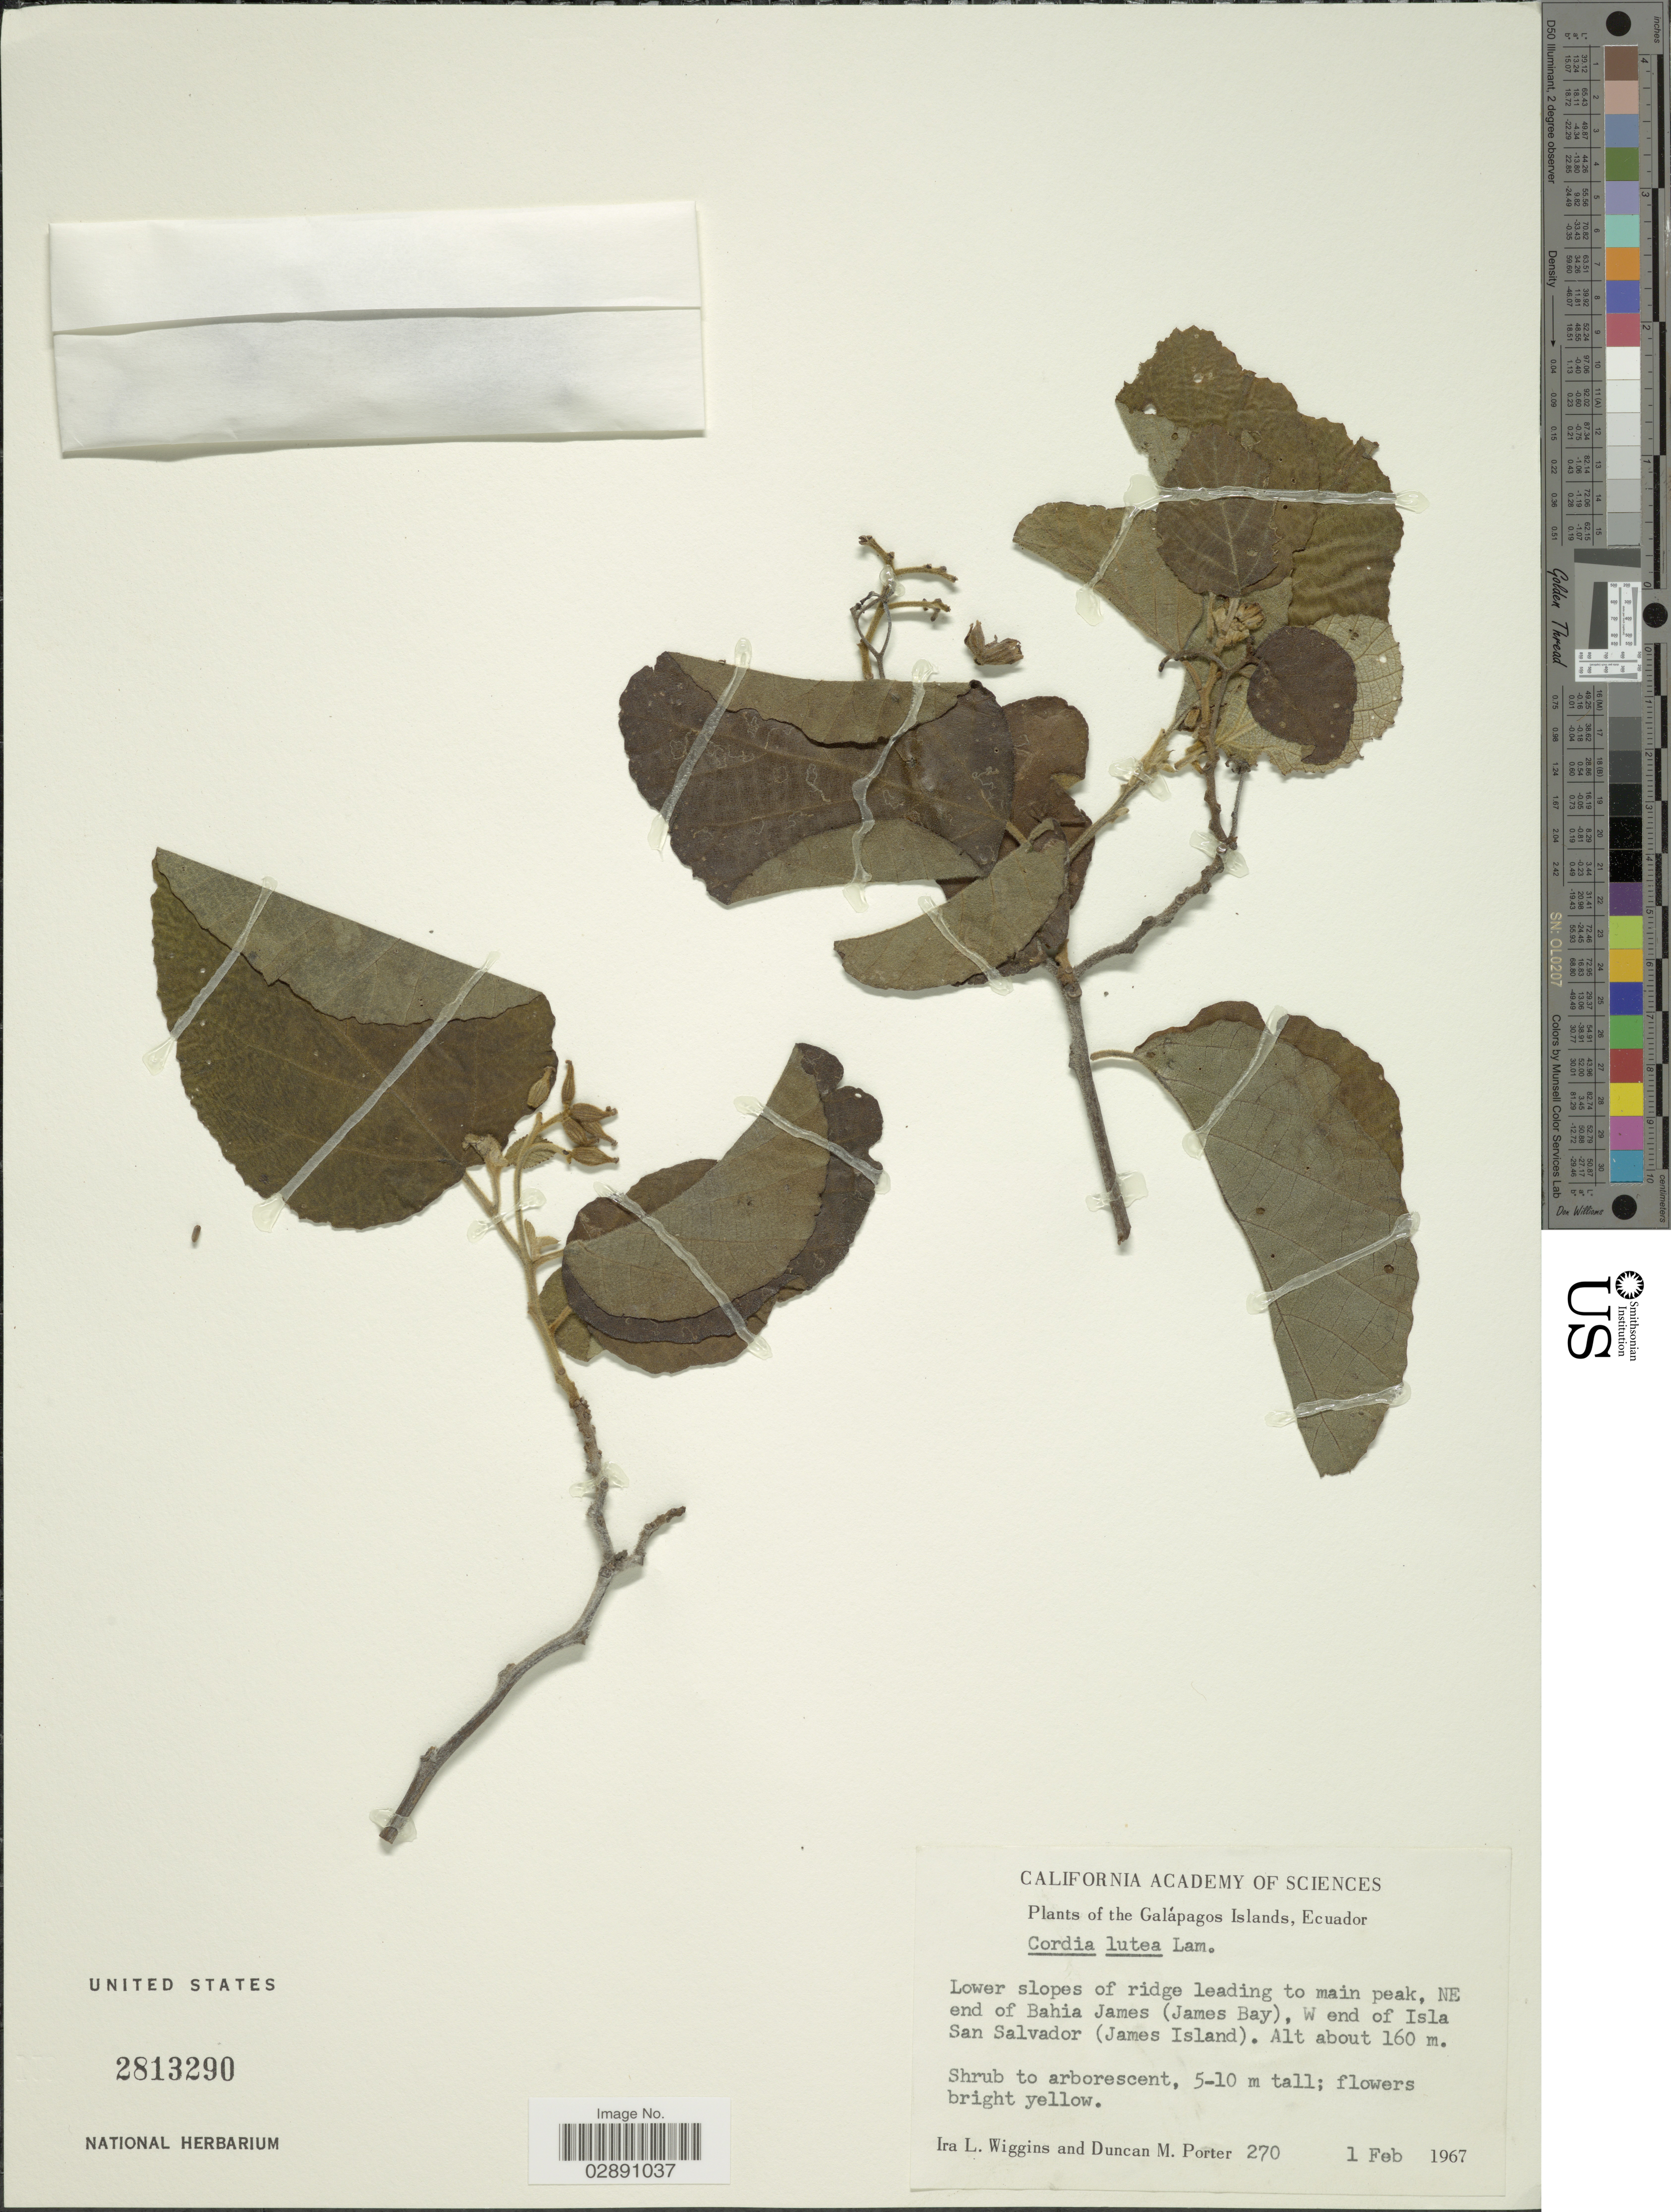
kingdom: Plantae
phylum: Tracheophyta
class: Magnoliopsida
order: Boraginales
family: Cordiaceae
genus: Cordia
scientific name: Cordia lutea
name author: Lam.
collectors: I. L. Wiggins & D. Porter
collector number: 270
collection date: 1967-02-01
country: Ecuador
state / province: Colón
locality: Galápagos Islands. Lower slopes of ridge leading to main peak, NE end of Bahia James (James Bay), W end of Isla San Salvador (James Island).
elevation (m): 160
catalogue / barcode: US 2813290